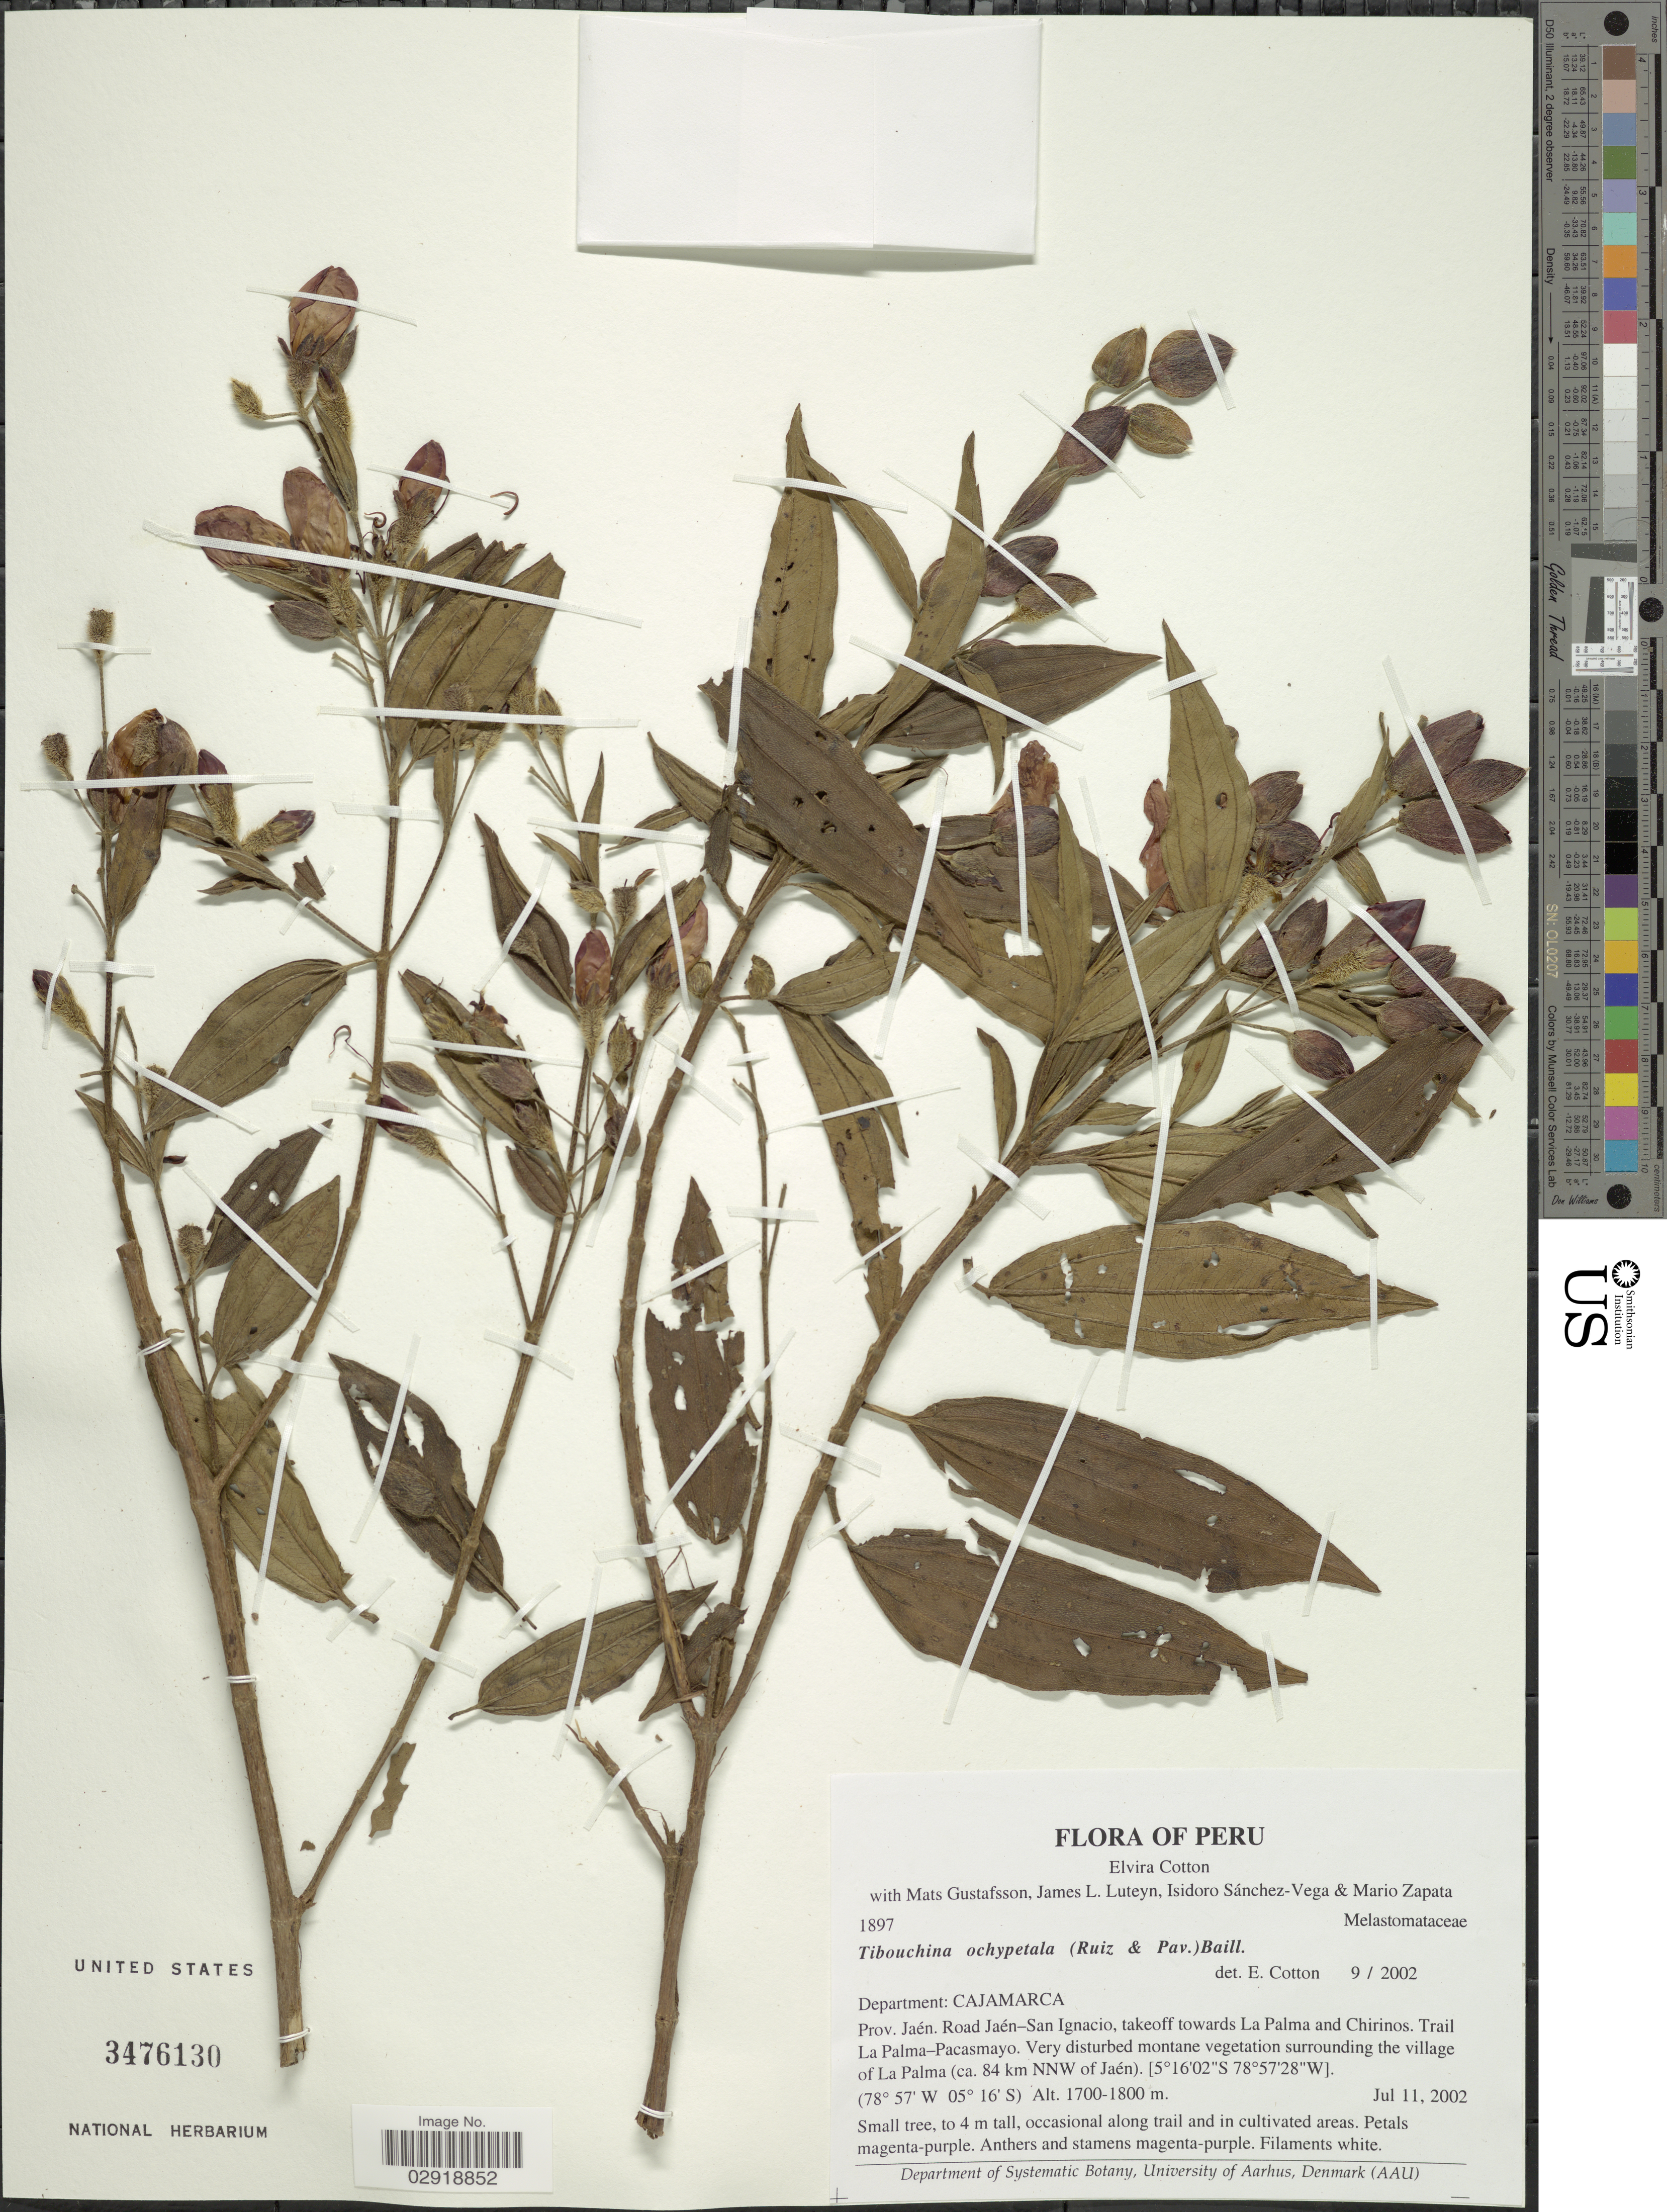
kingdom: Plantae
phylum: Tracheophyta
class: Magnoliopsida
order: Myrtales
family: Melastomataceae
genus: Pleroma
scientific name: Pleroma ochypetalum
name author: (Ruiz & Pav.) D. Don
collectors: E. Cotton, M. H. Gustafsson, J. Luteyn, I. Sánchez-Vega & M. Zapata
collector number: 1897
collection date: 2002-07-11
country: Peru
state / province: Cajamarca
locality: Department: Cajamarca. Prov. Jaén. Road Jaén-San Ignacio, takeoff towards La Palma and Chirinos. Trail La Palma-Pacasmayo. Very disturbed montane vegetation surrounding the village of La Palma. (ca. 84 km NNW of Jaén).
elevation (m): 1700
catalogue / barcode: US 3476130